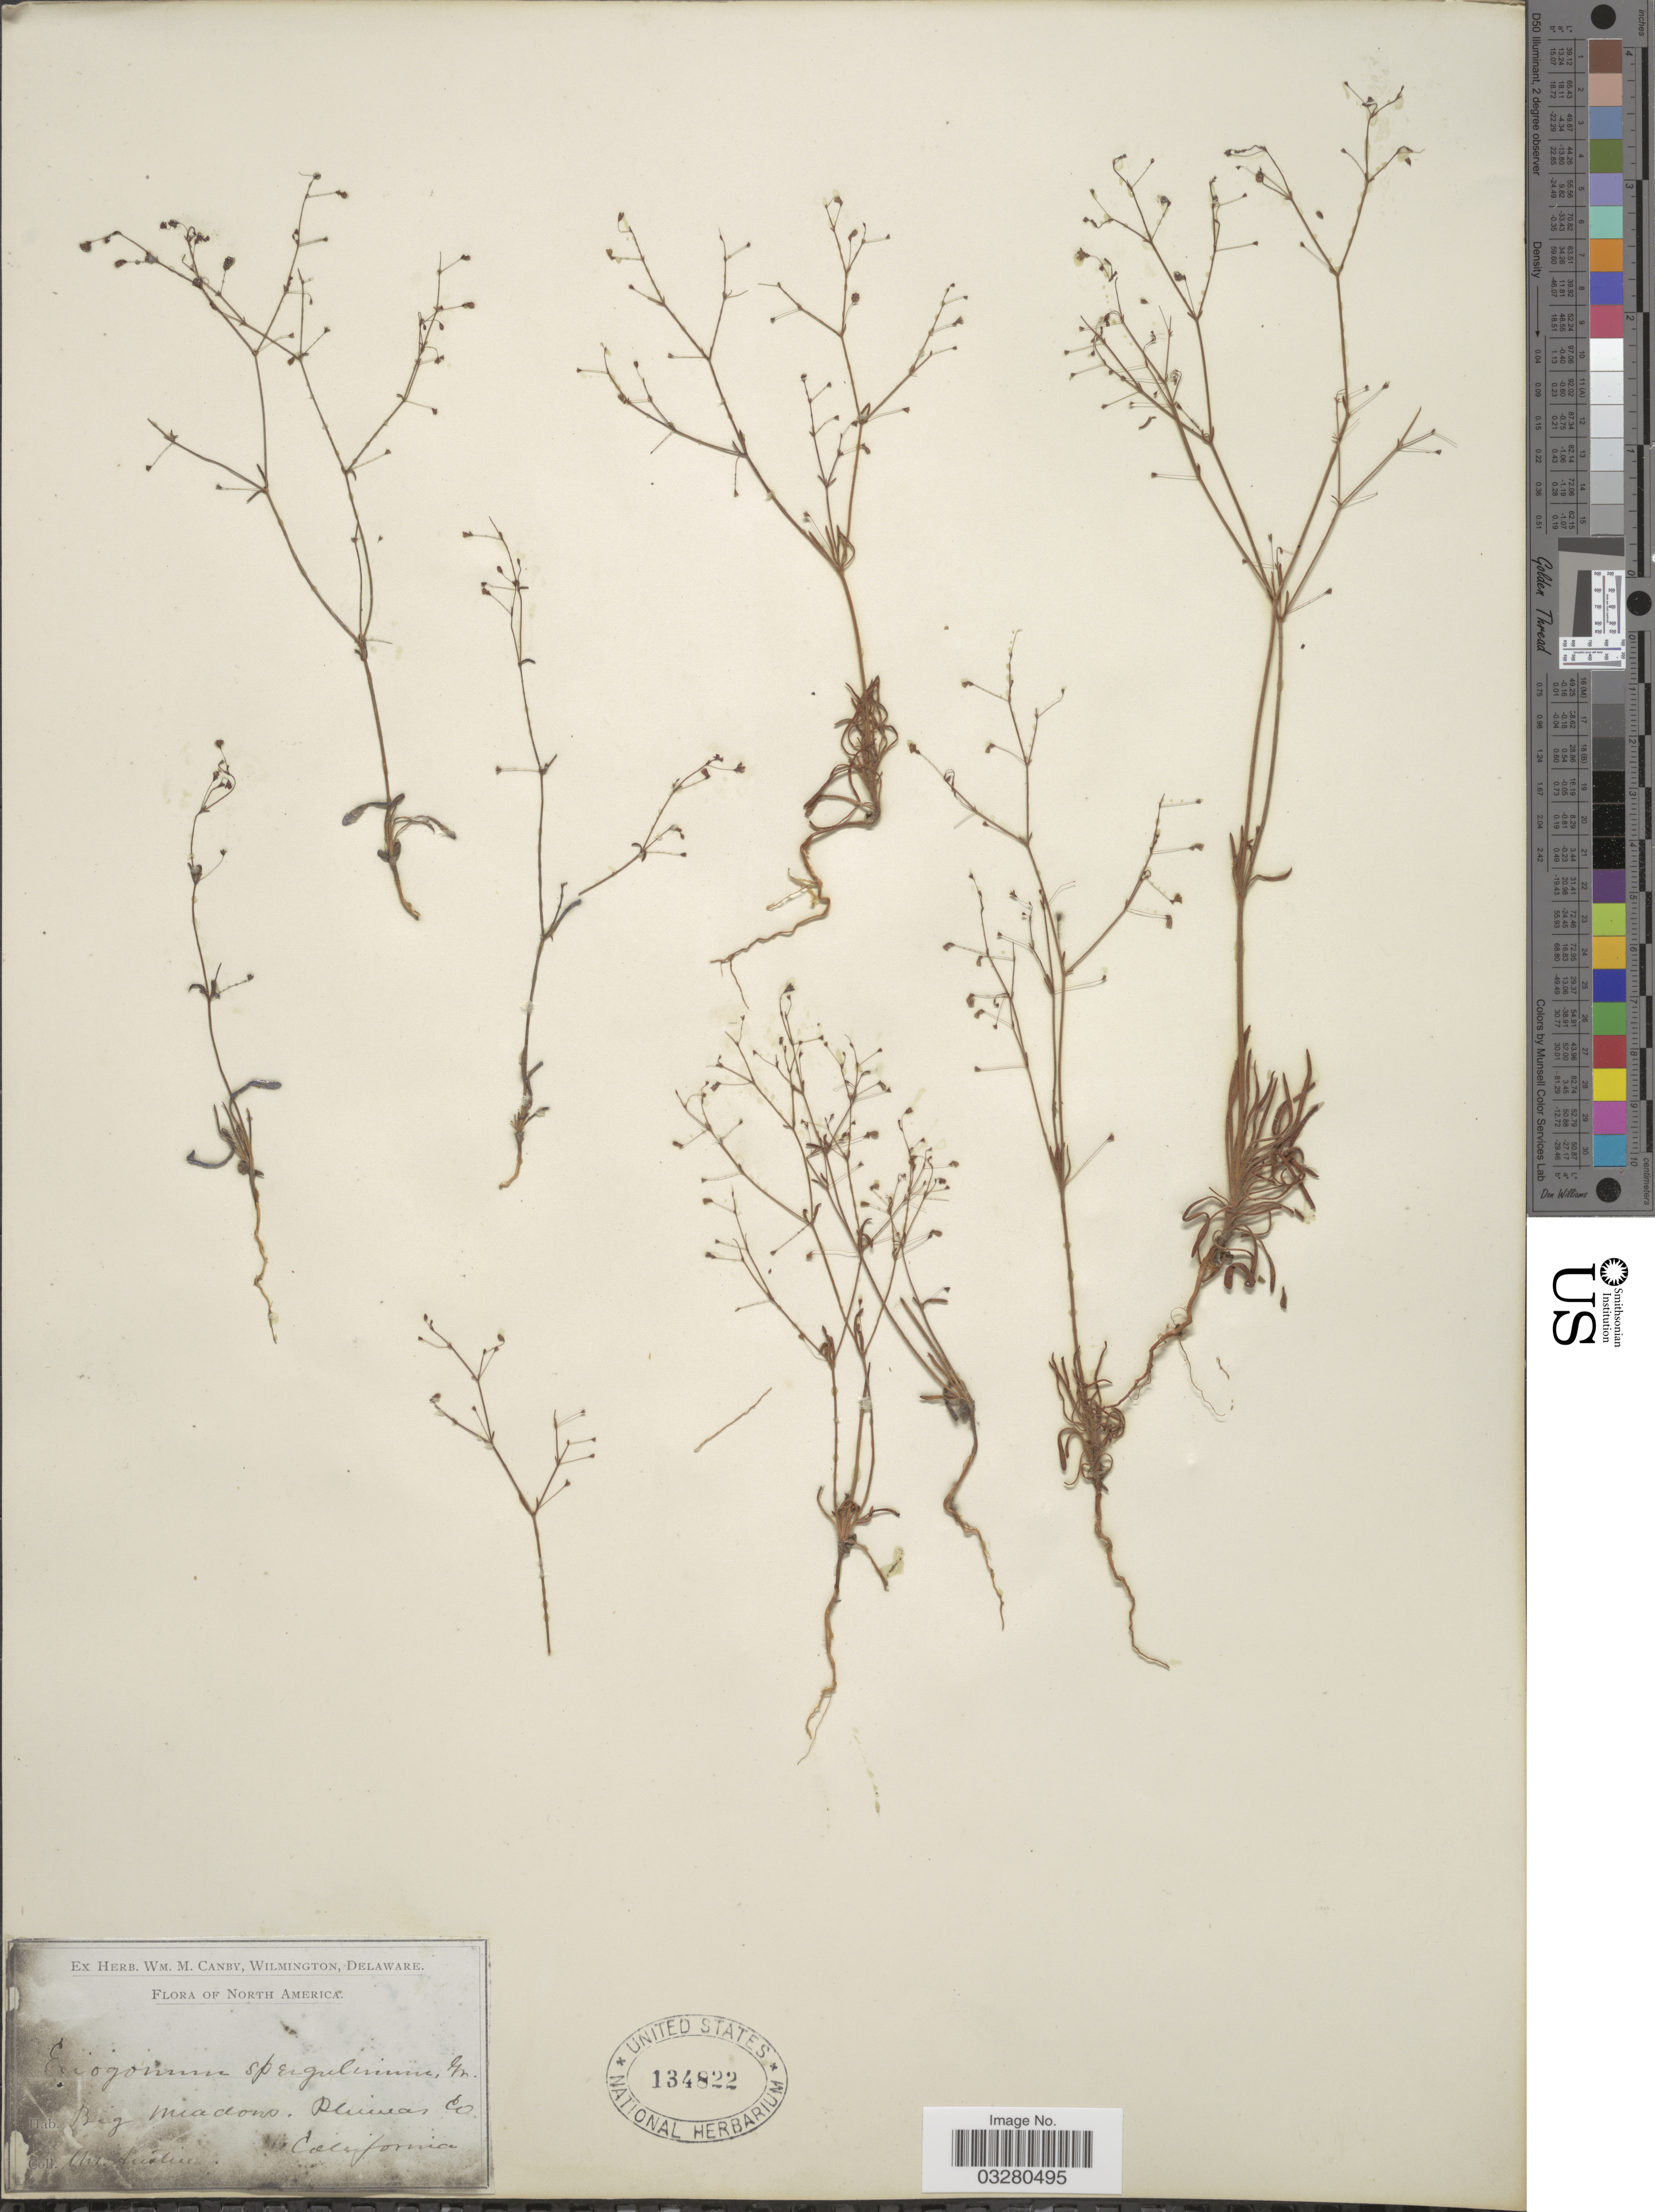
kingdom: Plantae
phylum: Tracheophyta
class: Magnoliopsida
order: Caryophyllales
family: Polygonaceae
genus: Eriogonum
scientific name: Eriogonum spergulinum var. reddingianum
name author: (M.E. Jones) J.T. Howell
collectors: Austin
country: United States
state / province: California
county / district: Plumas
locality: Big meadows. Plumas Co.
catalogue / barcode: US 134822